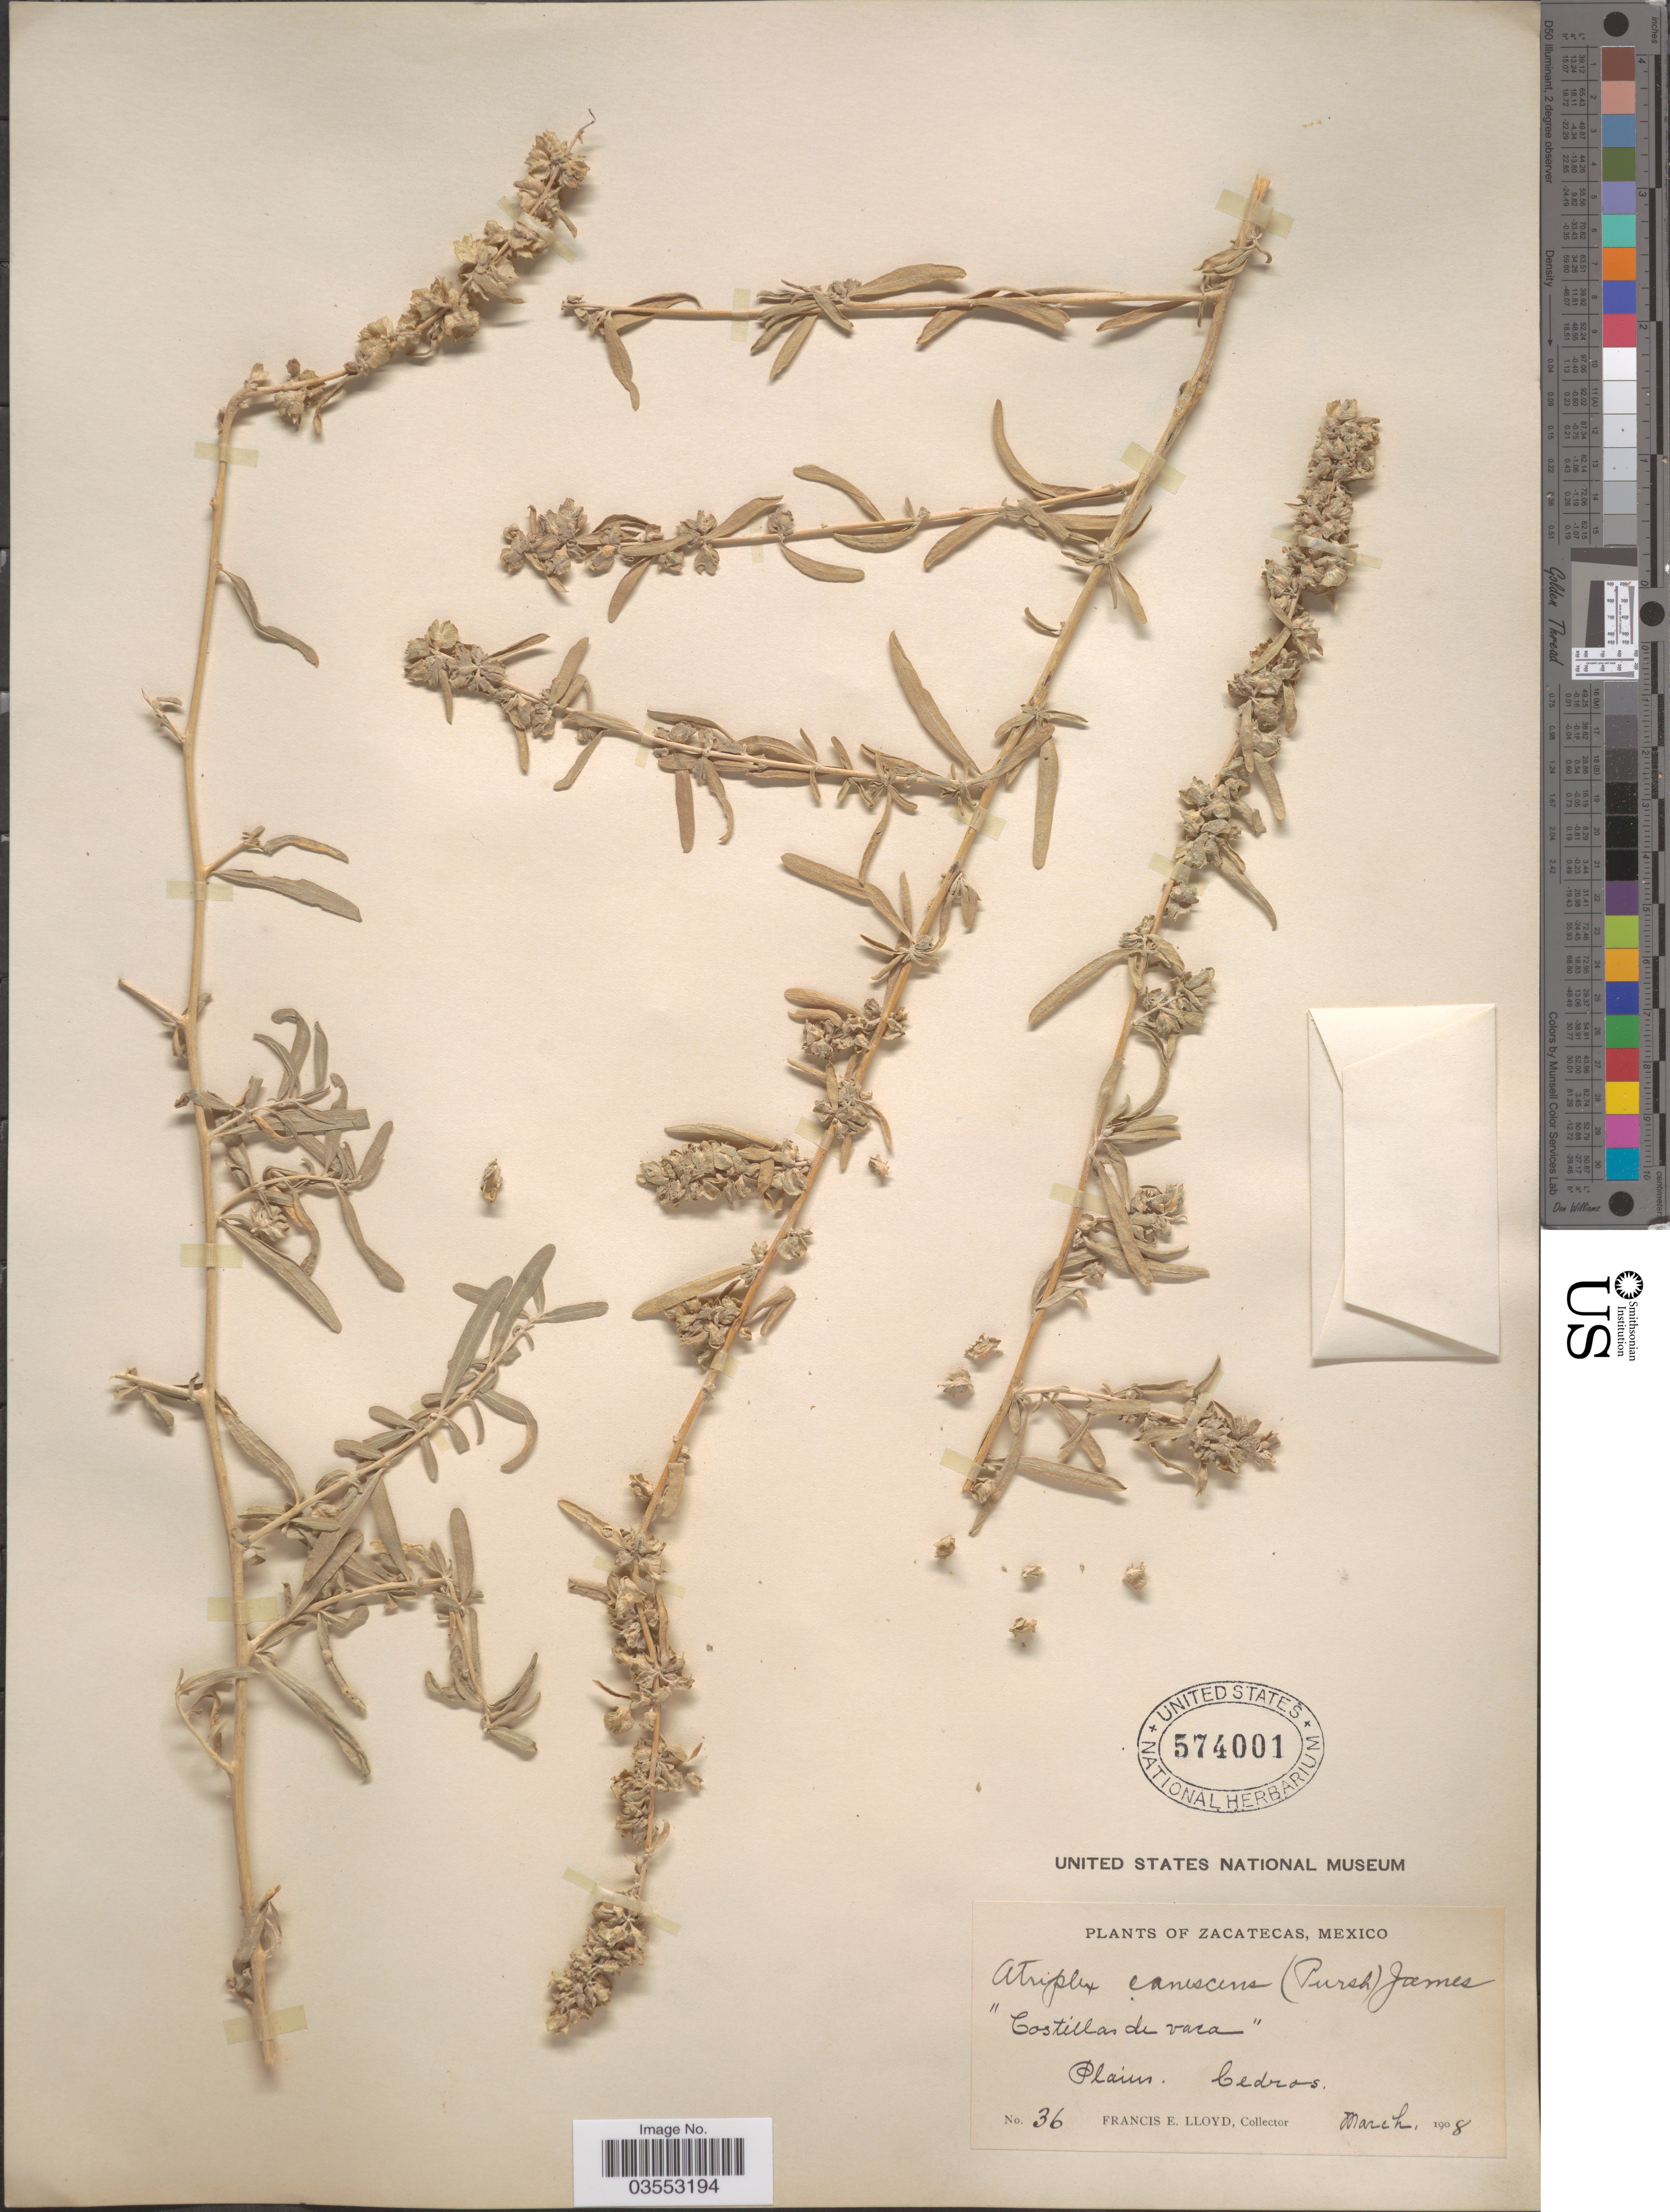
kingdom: Plantae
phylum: Tracheophyta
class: Magnoliopsida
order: Caryophyllales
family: Amaranthaceae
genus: Atriplex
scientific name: Atriplex canescens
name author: (Pursh) Nutt.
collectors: Lloyd, C. E.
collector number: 36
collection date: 1908-03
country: Mexico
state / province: Zacatecas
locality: Plains. Cedros.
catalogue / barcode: US 574001